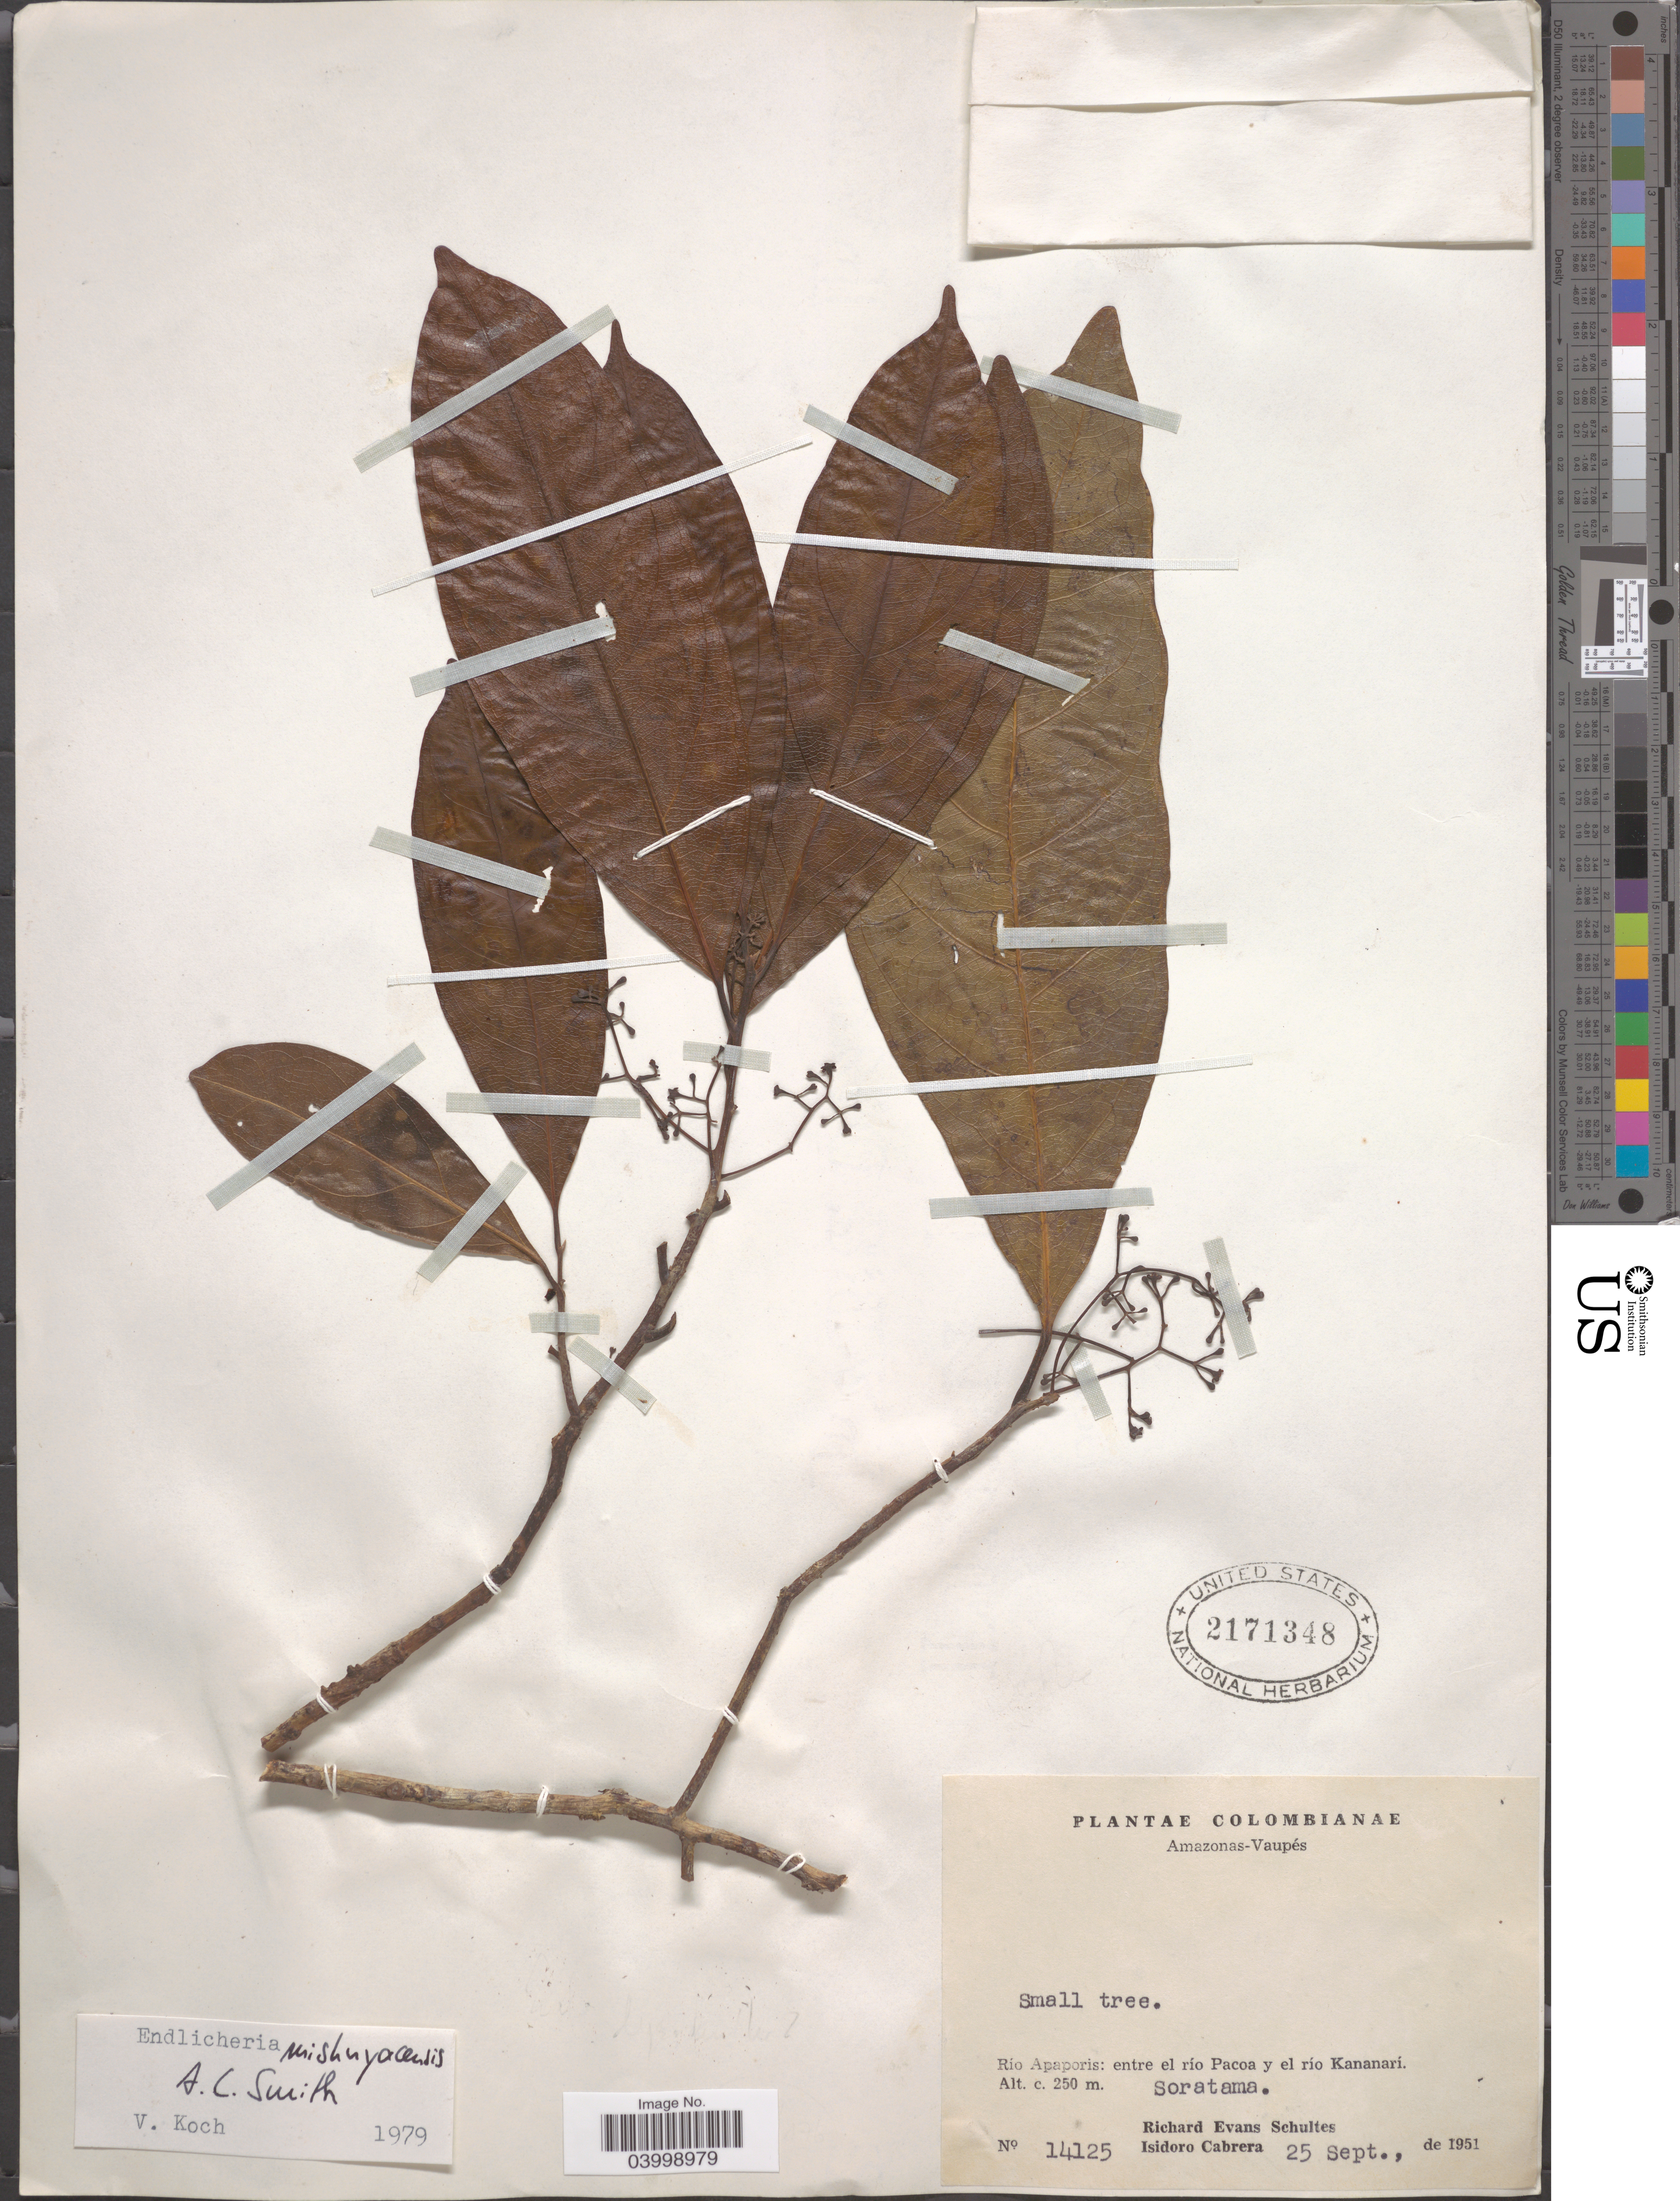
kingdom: Plantae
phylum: Tracheophyta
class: Magnoliopsida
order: Laurales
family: Lauraceae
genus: Endlicheria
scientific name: Endlicheria mishuyacensis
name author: A.C. Sm.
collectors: R. E. Schultes & I. Cabrera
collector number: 14125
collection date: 1951-09-25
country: Colombia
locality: Amazonas-Vaupés. Río Apaporis: entre el río Pacoa y el río Kananarí. Soratama.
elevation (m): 250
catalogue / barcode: US 2171348